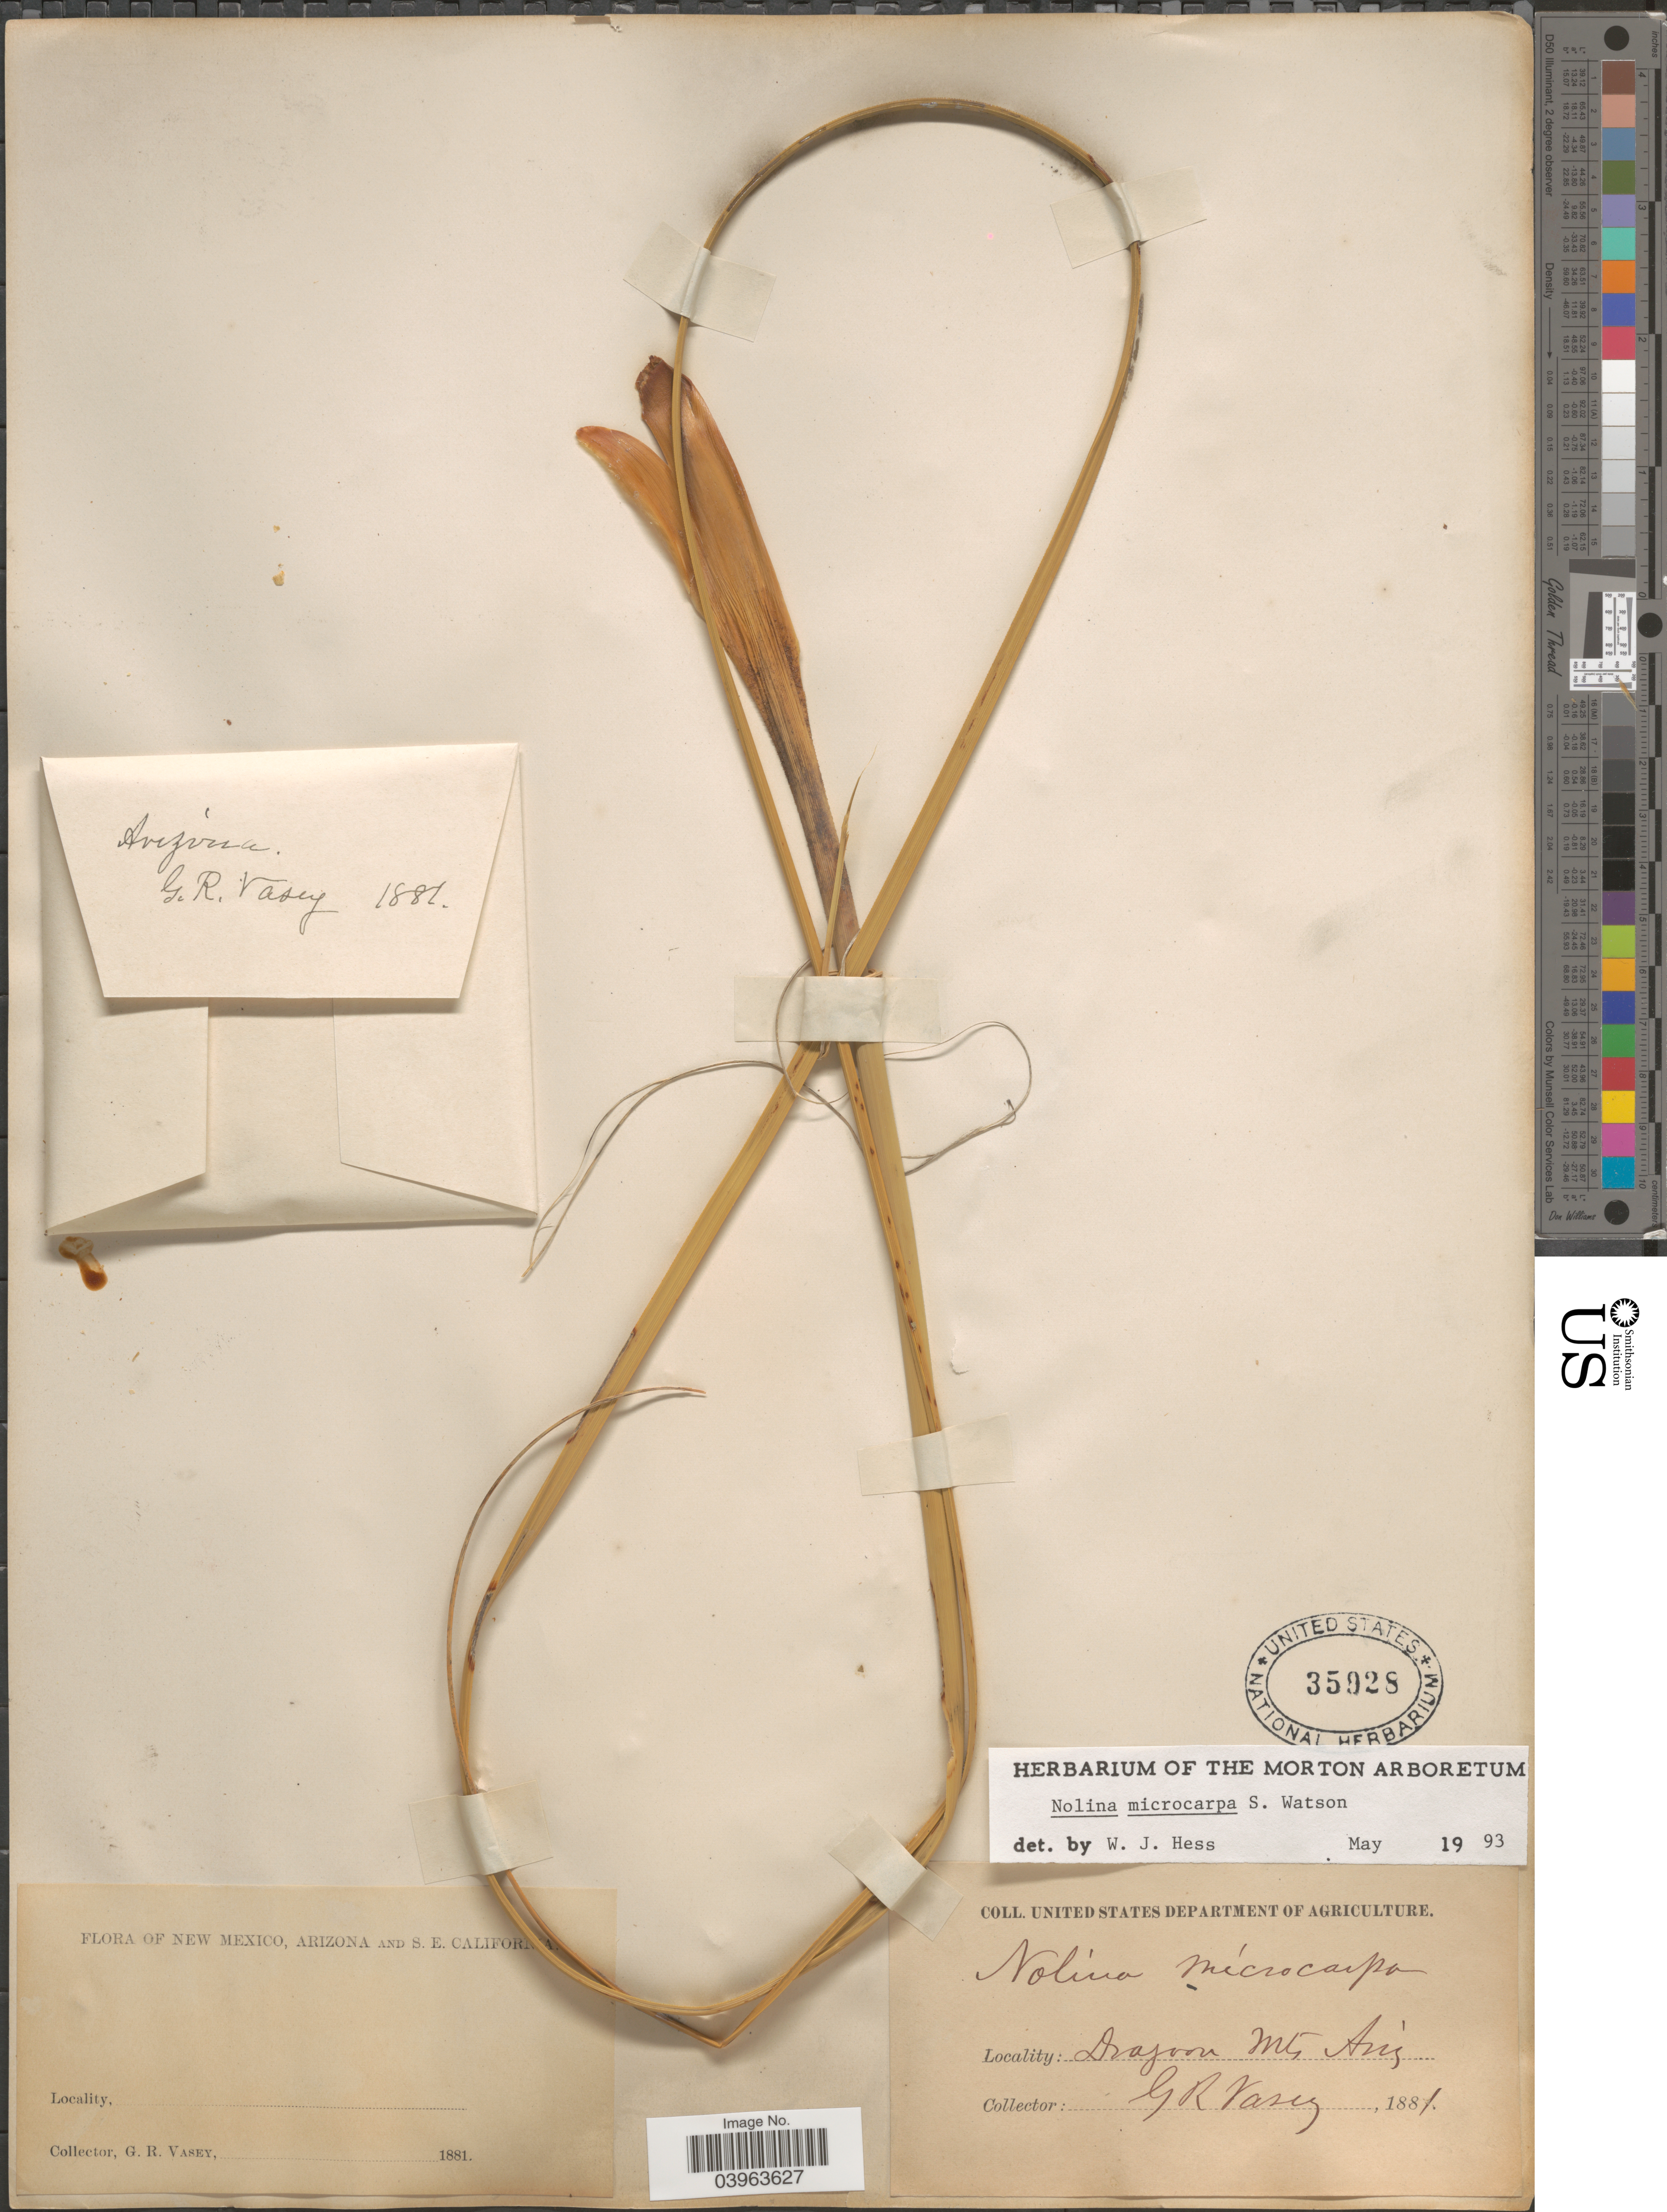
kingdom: Plantae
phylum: Tracheophyta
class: Liliopsida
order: Asparagales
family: Asparagaceae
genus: Nolina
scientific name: Nolina microcarpa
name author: S. Watson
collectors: G. R. Vasey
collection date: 1881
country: United States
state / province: Arizona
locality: Dragoon Mts.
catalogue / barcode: US 35928